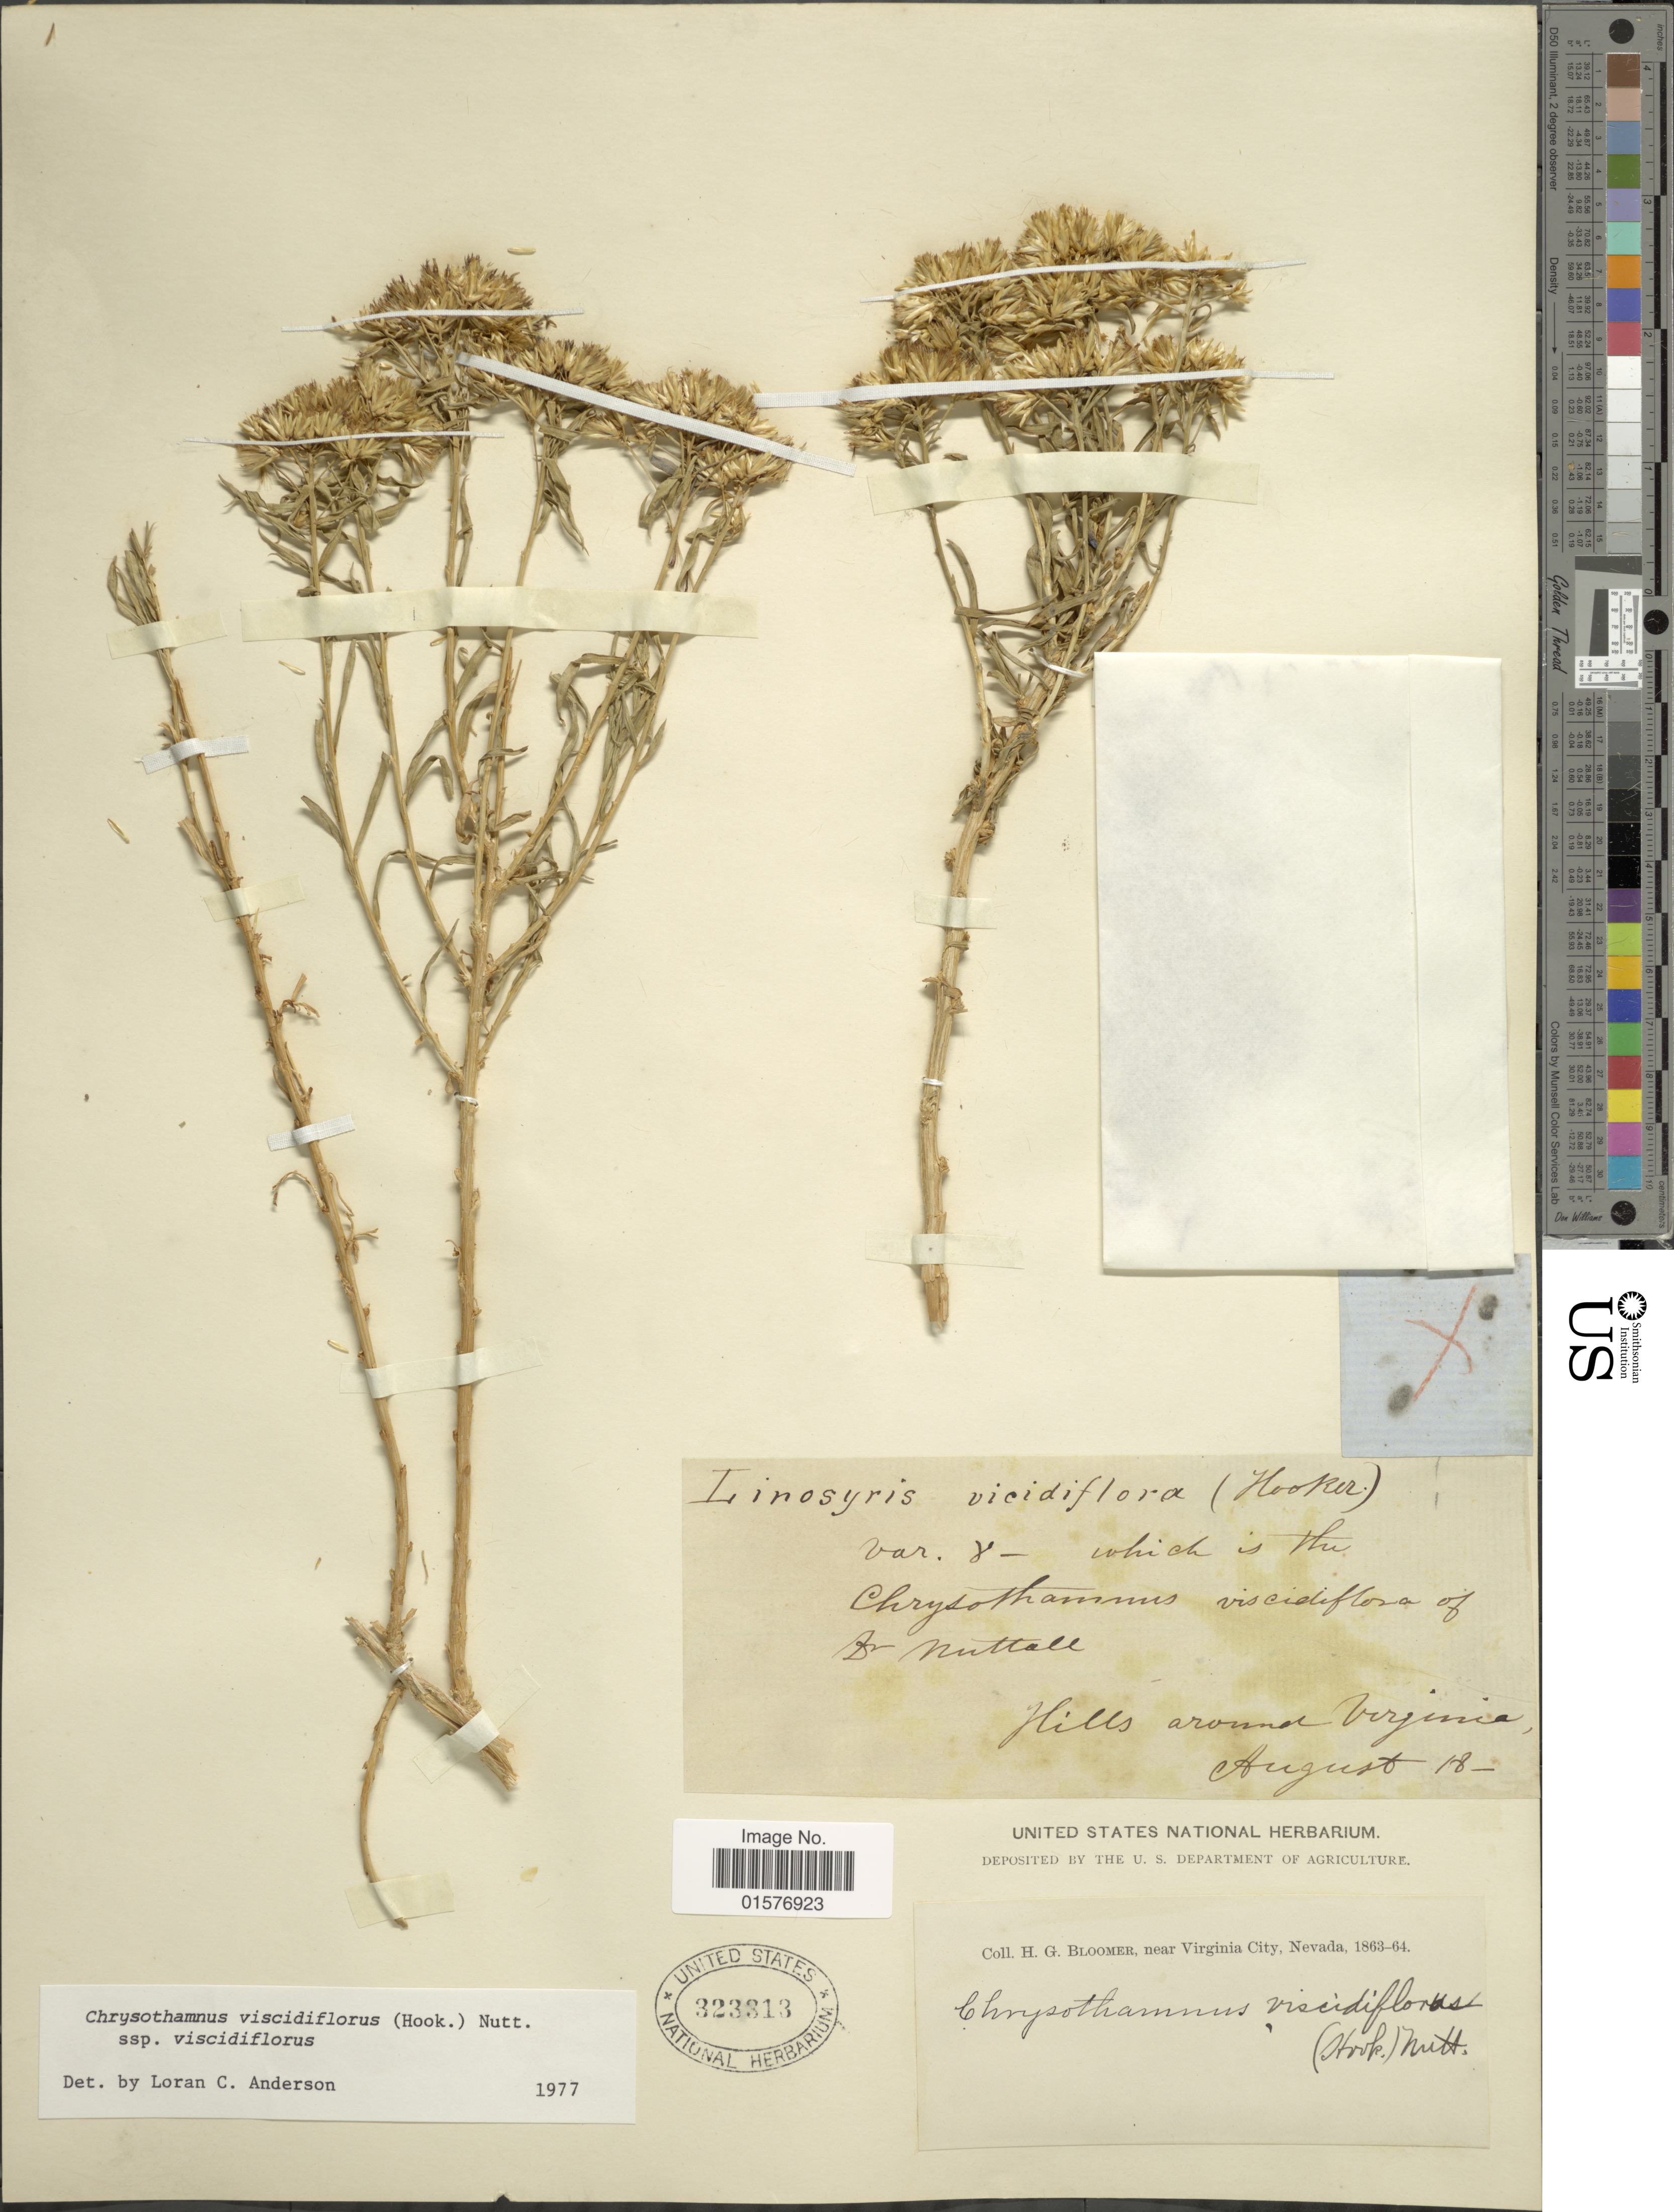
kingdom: Plantae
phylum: Tracheophyta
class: Magnoliopsida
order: Asterales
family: Asteraceae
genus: Chrysothamnus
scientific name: Chrysothamnus viscidiflorus subsp. viscidiflorus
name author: (Hook.) Nutt.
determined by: Urbatsch, Lowell E., Curator (LSU), Louisiana State University (UNITED STATES)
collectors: H. Bloomer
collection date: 1863-08/1864-08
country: United States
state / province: Nevada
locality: Near Virginia City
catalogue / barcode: US 323313